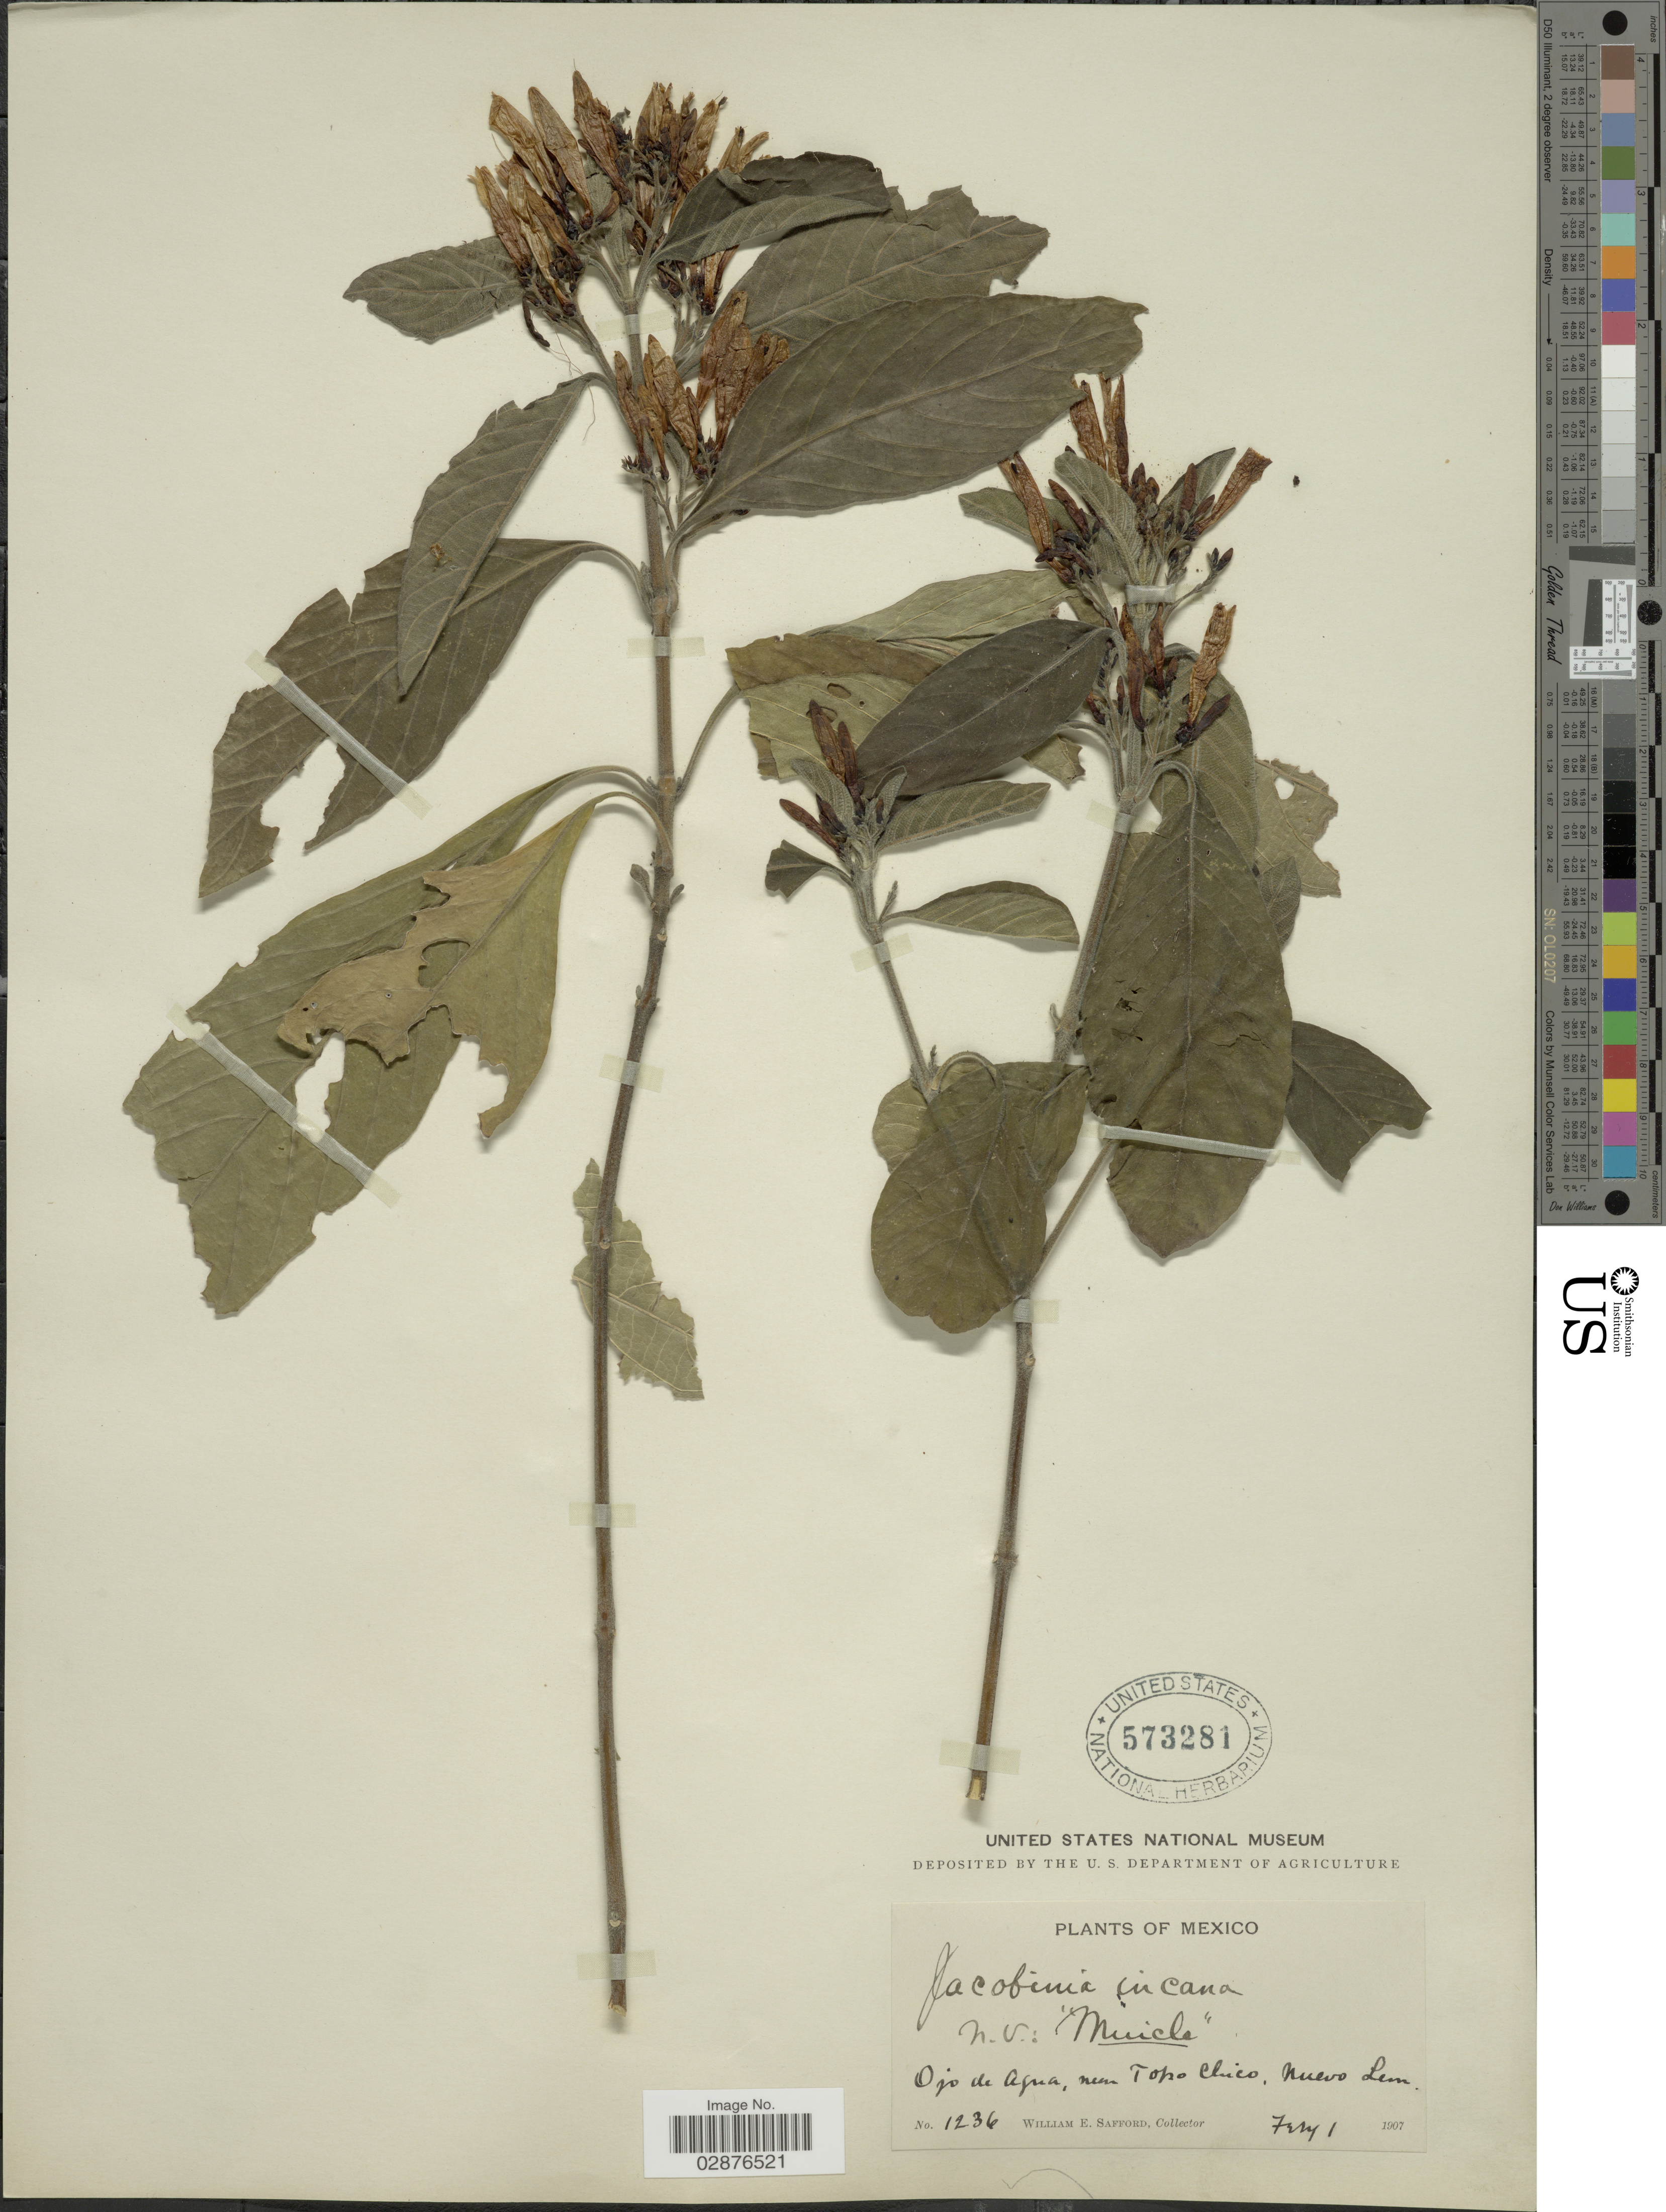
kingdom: Plantae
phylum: Tracheophyta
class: Magnoliopsida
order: Lamiales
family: Acanthaceae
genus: Justicia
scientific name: Justicia leonardii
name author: Wassh.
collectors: W. E. Safford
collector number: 1236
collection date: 1907-02-01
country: Mexico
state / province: Nuevo León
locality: Ojo de Agua, near Topo Chico.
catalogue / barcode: US 573281